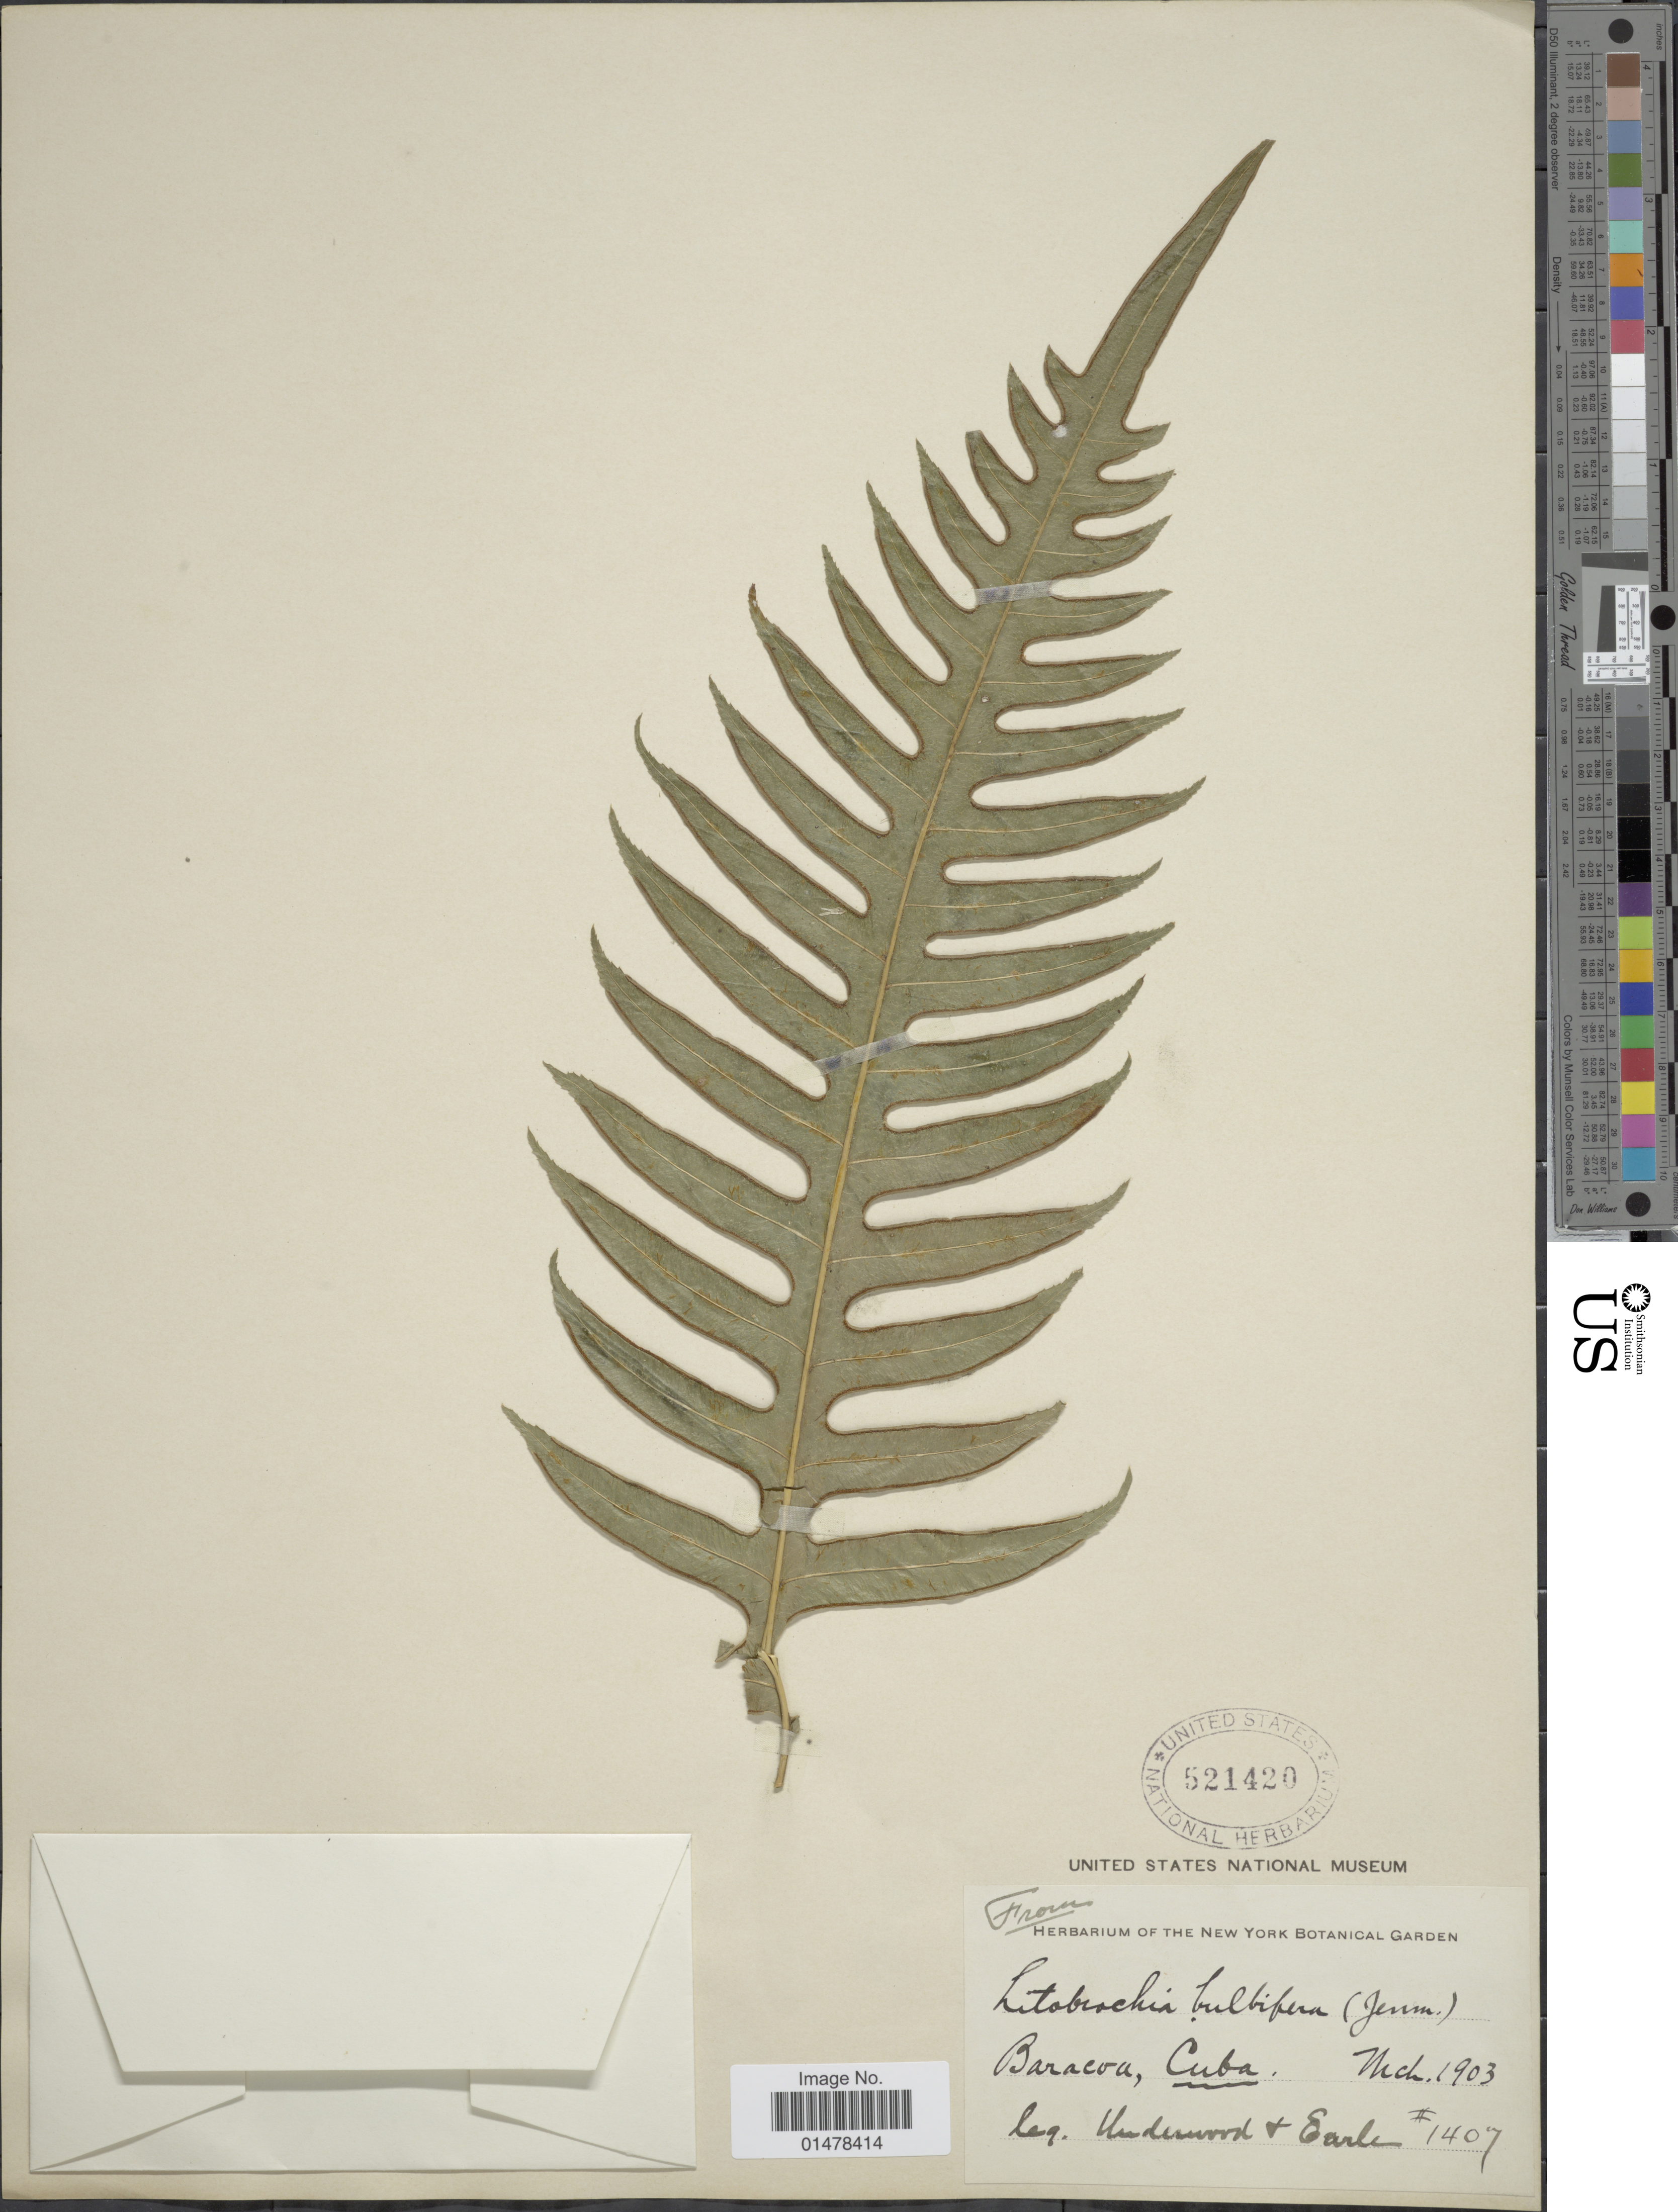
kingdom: Plantae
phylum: Tracheophyta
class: Polypodiopsida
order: Polypodiales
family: Pteridaceae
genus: Pteris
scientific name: Pteris altissima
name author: Poir.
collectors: -- Underwood & -. Earle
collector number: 1407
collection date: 1903-03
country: Cuba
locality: Baracoa, Cuba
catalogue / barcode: US 521420